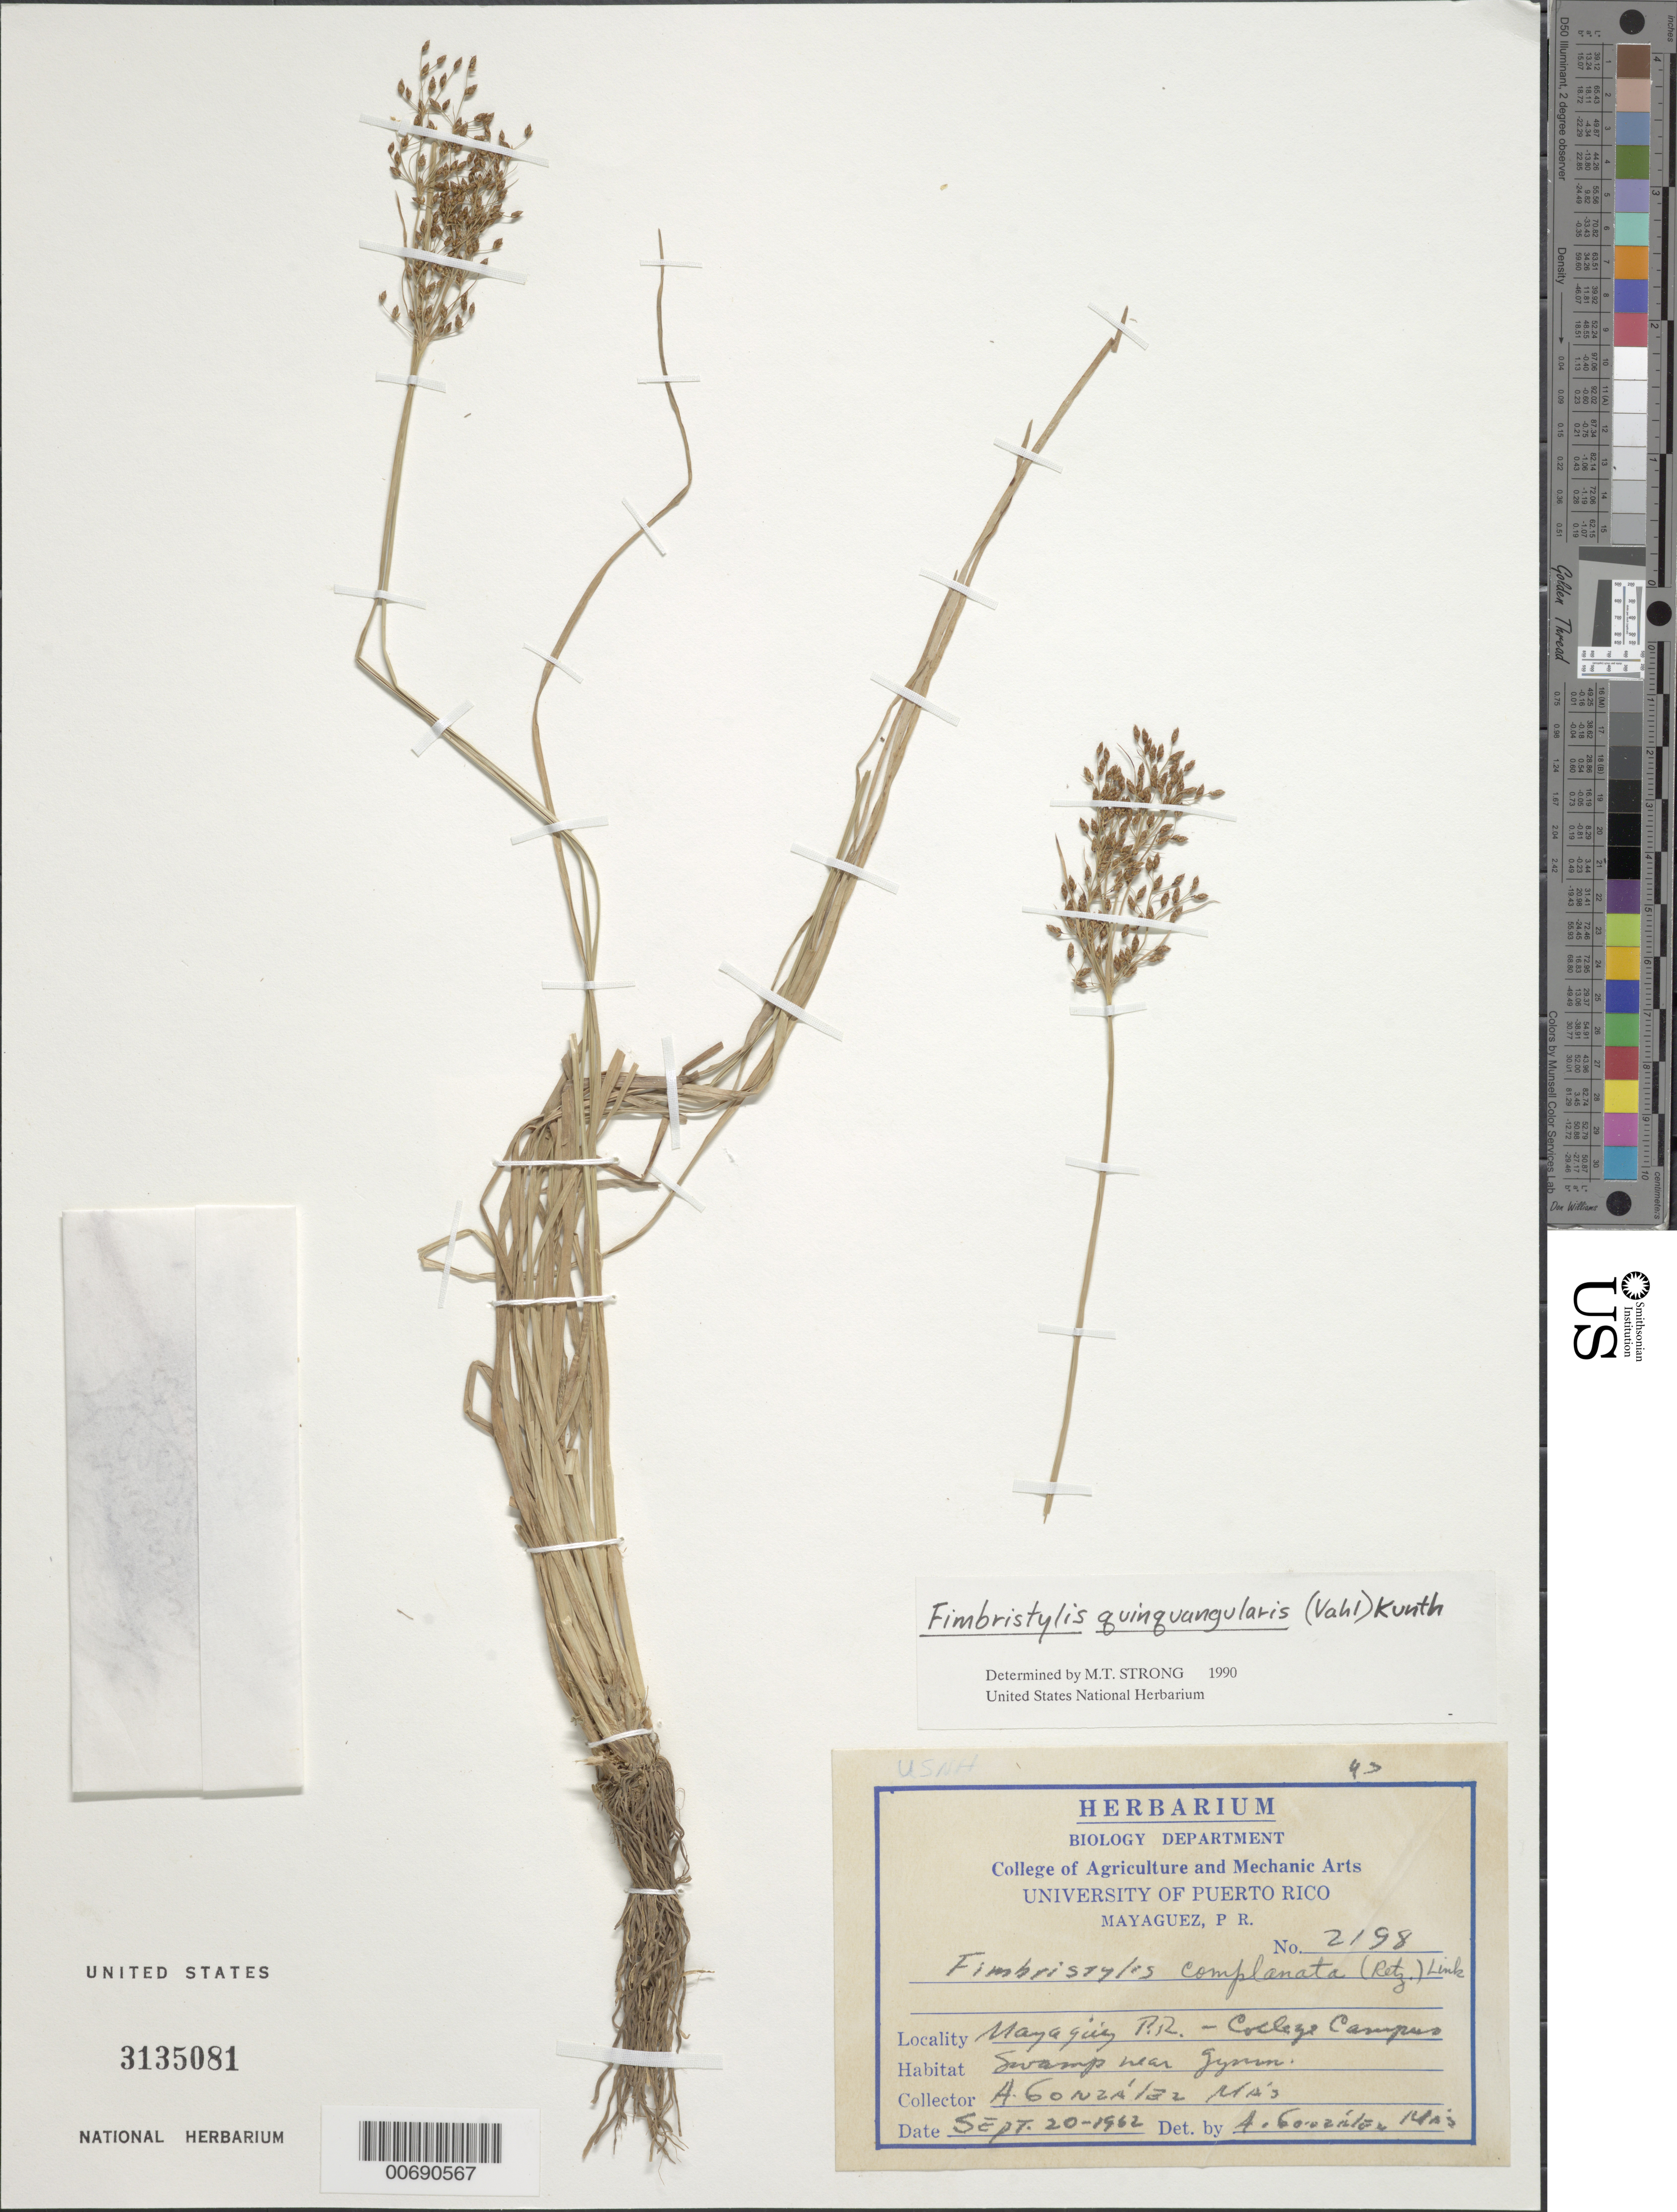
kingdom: Plantae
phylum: Tracheophyta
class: Liliopsida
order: Poales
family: Cyperaceae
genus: Fimbristylis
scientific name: Fimbristylis quinquangularis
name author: (Vahl) Kunth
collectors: A. González Más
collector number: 2198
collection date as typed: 20 Sep 1962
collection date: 1962-09-20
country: Puerto Rico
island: Greater Antilles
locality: Mayaguez: College campus.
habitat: swamp near gymn.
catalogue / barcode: US 3135081